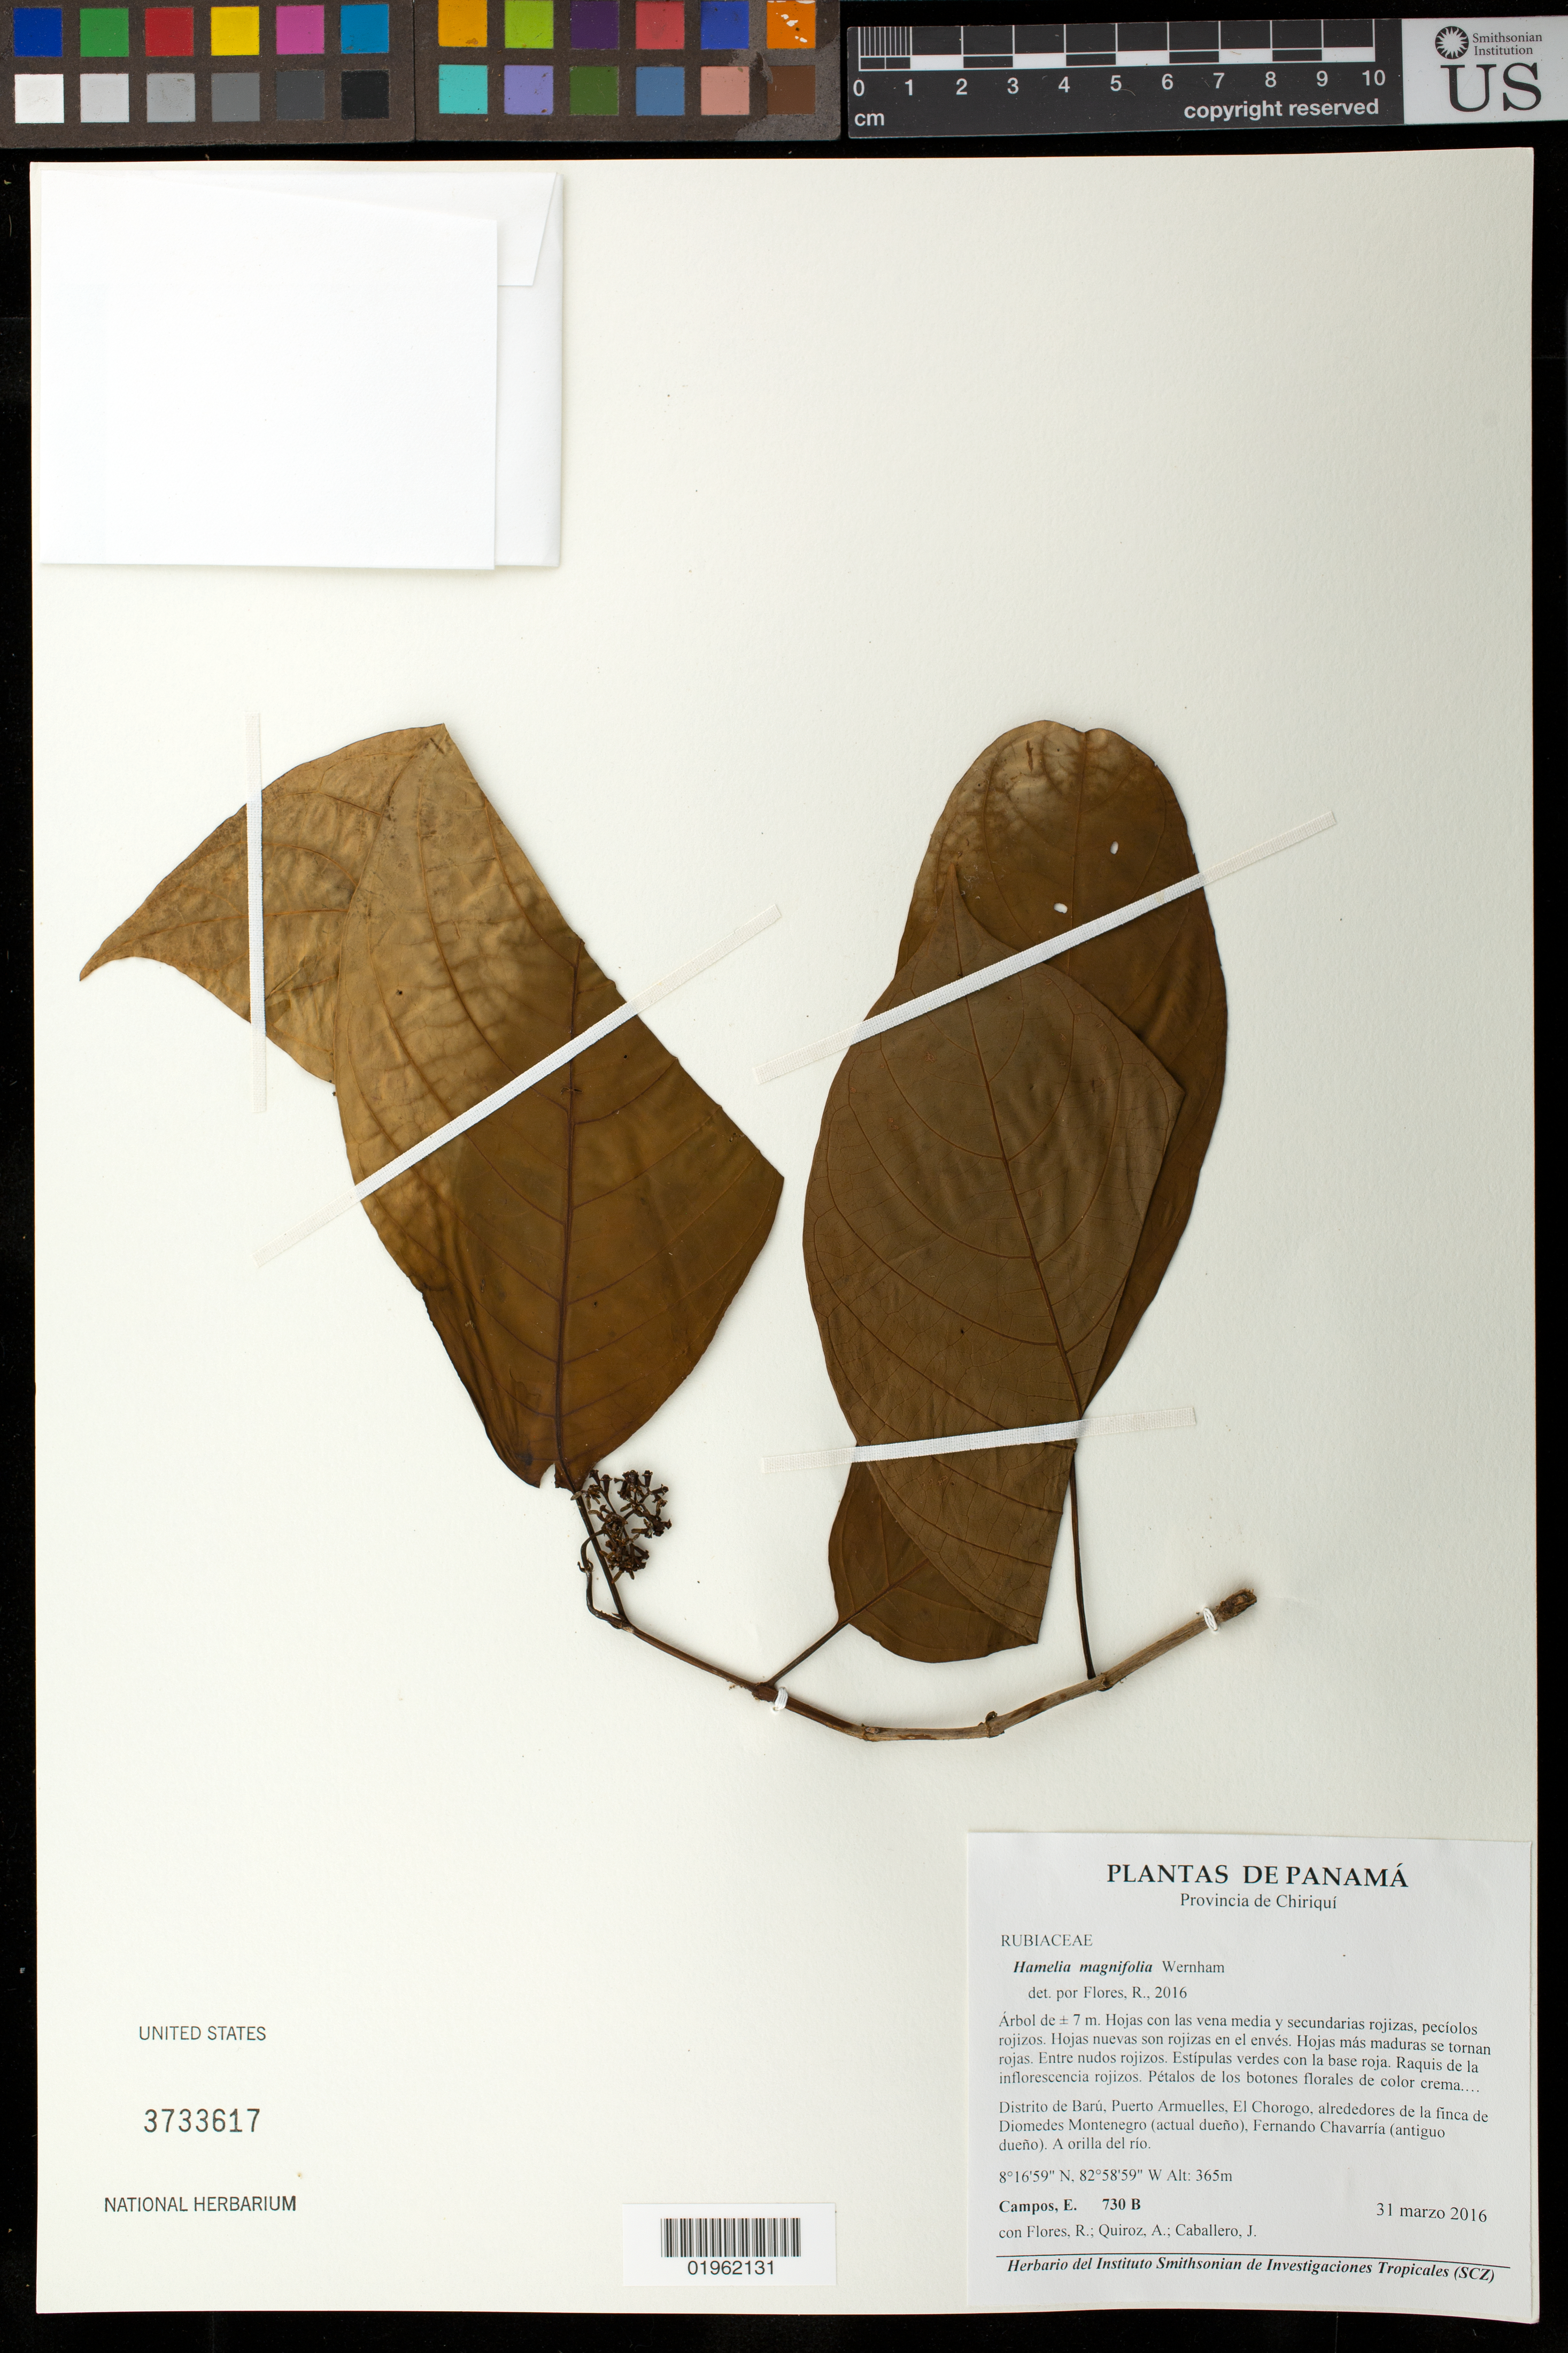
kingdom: Plantae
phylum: Tracheophyta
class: Magnoliopsida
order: Gentianales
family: Rubiaceae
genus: Hamelia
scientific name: Hamelia magnifolia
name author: Wernham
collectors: E. Campos, R. Flores, A. Quiroz & J. Caballero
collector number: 730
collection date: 2016-03-31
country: Panama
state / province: Chiriqui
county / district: Baru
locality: Distrito de Barú. Puerto Armuelles, El Chorogo, Alrededores de la finca de Diomedes Montenegro (actual dueño), Fernando Chavarria (antiguo dueño). A orilla del rio.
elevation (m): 365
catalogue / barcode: US 3733617